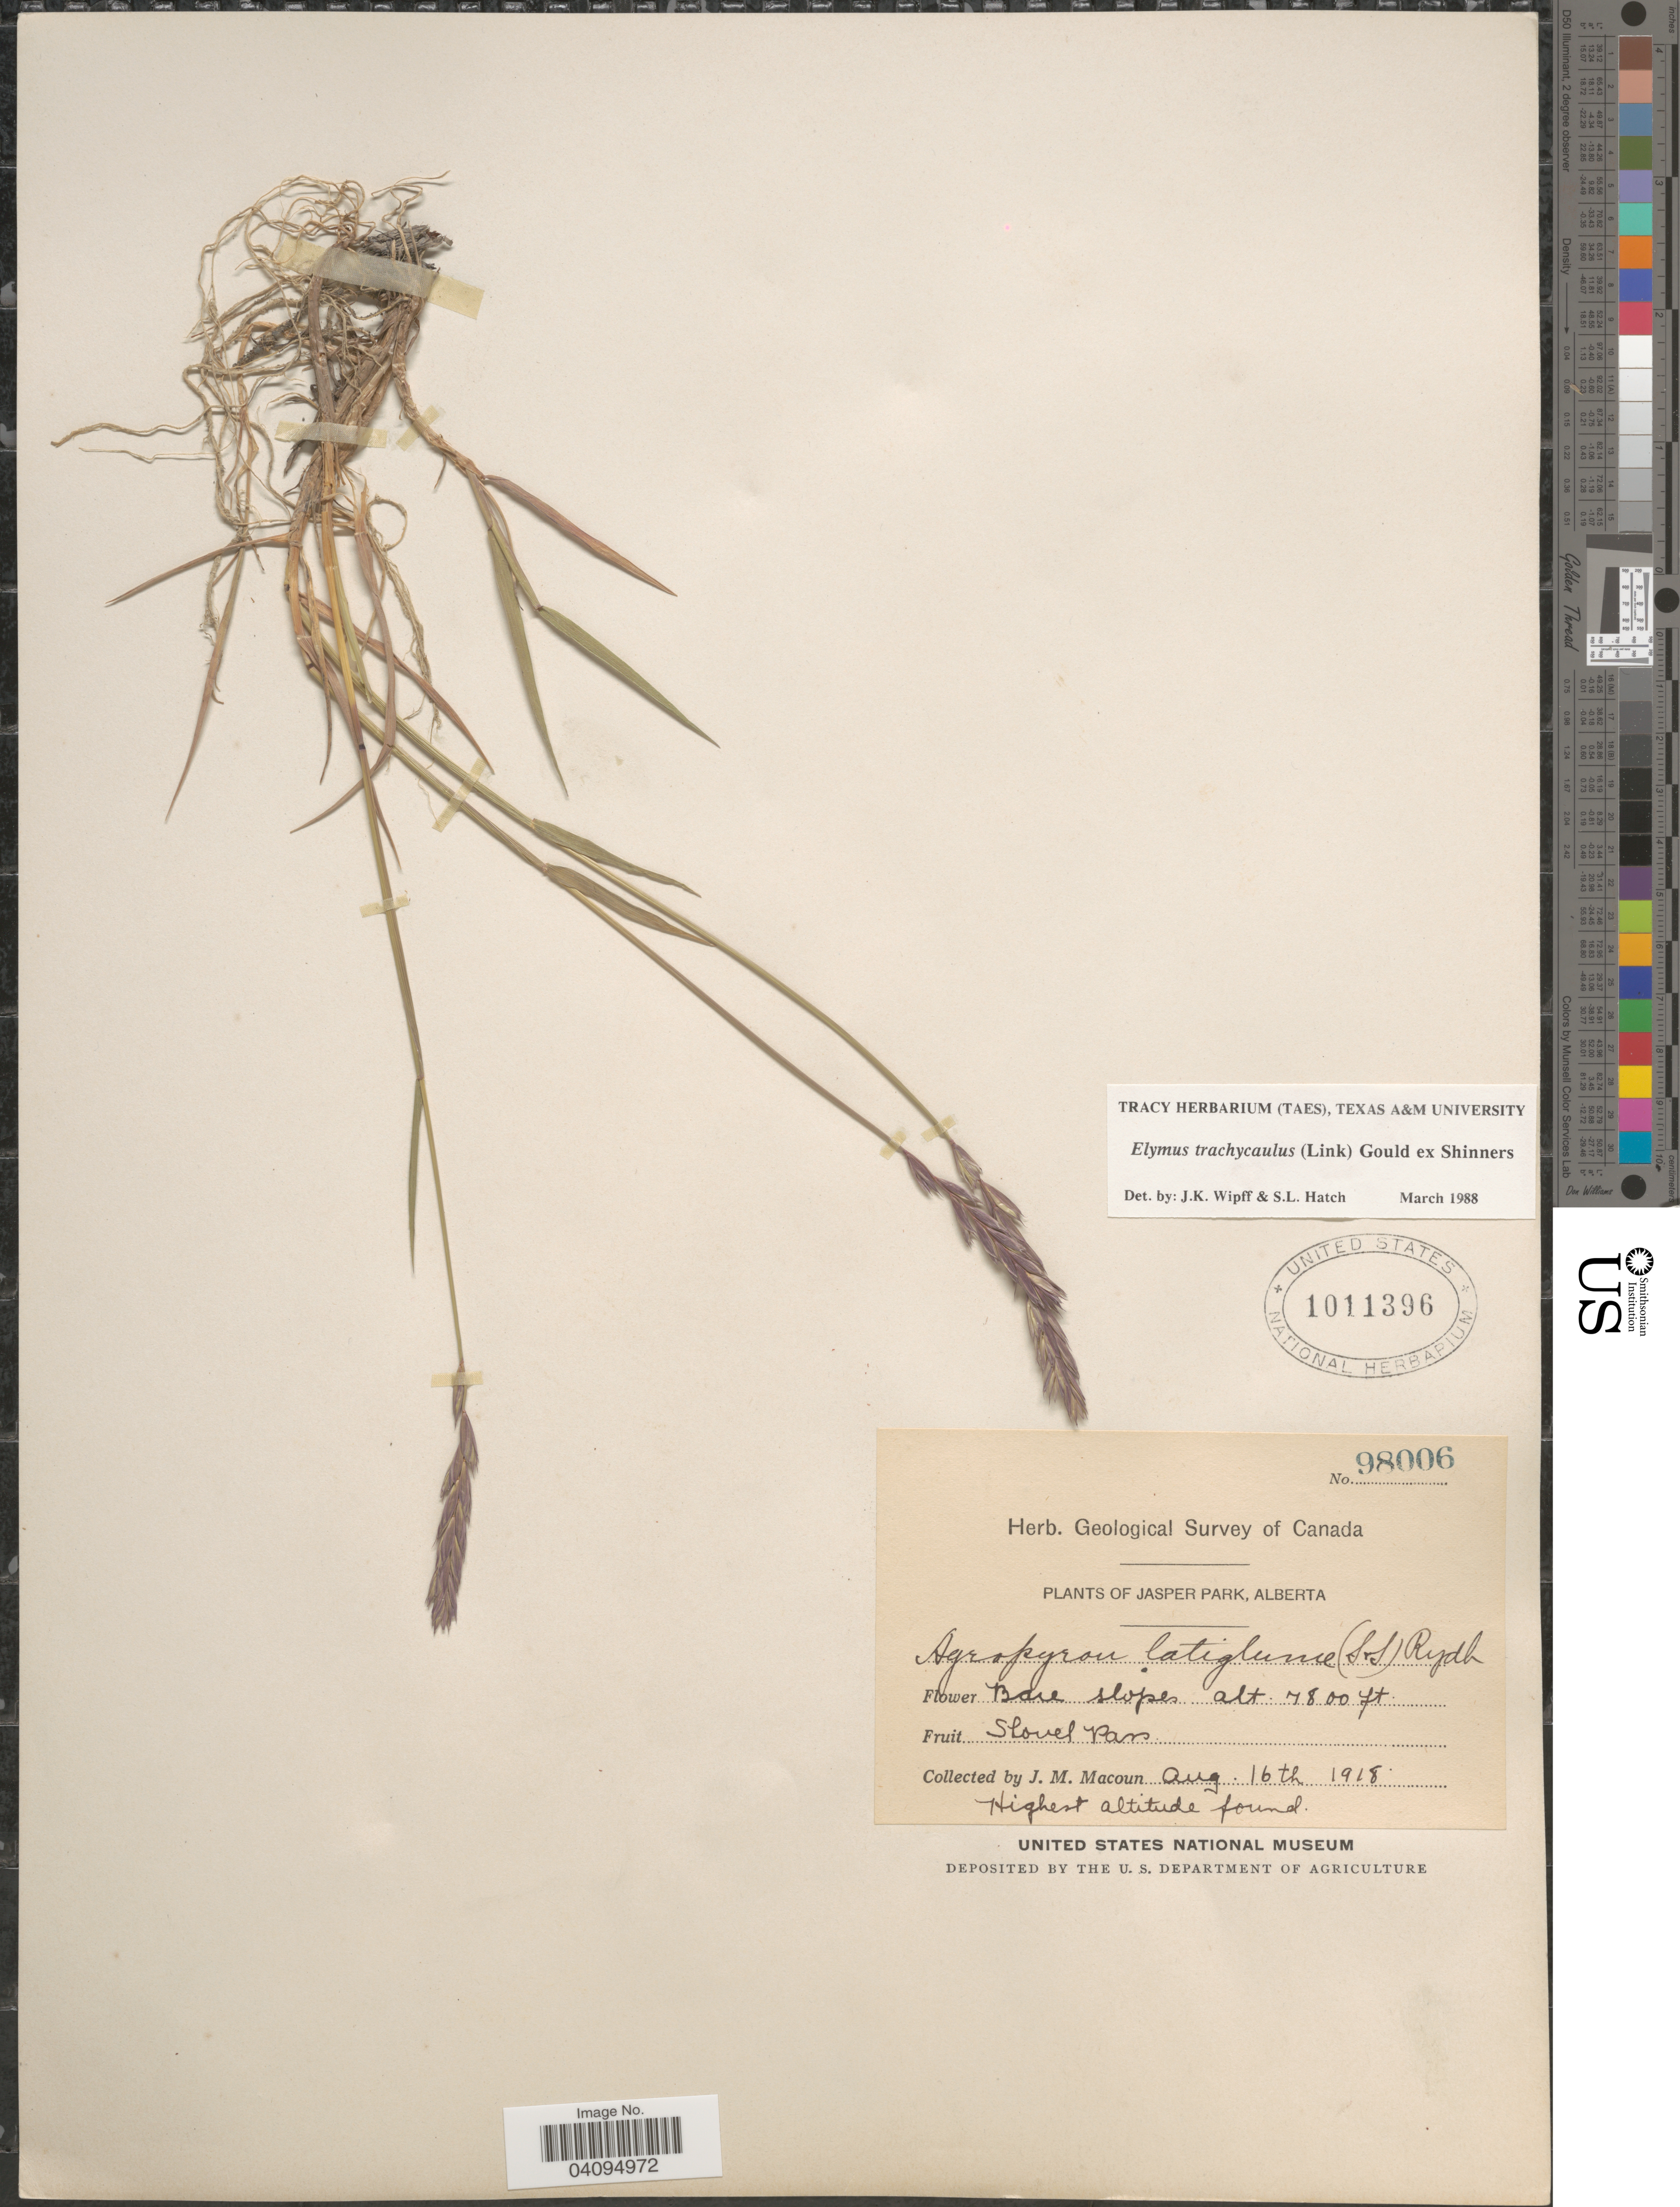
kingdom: Plantae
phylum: Tracheophyta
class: Liliopsida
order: Poales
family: Poaceae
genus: Elymus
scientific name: Elymus trachycaulus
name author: (Link) Gould ex Shinners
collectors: J. M. Macoun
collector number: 98006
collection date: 1918-08-16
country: Canada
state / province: Alberta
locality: Geological Survey of Canada. Jasper Park. Slovel Pass.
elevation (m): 2377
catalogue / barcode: US 1011396